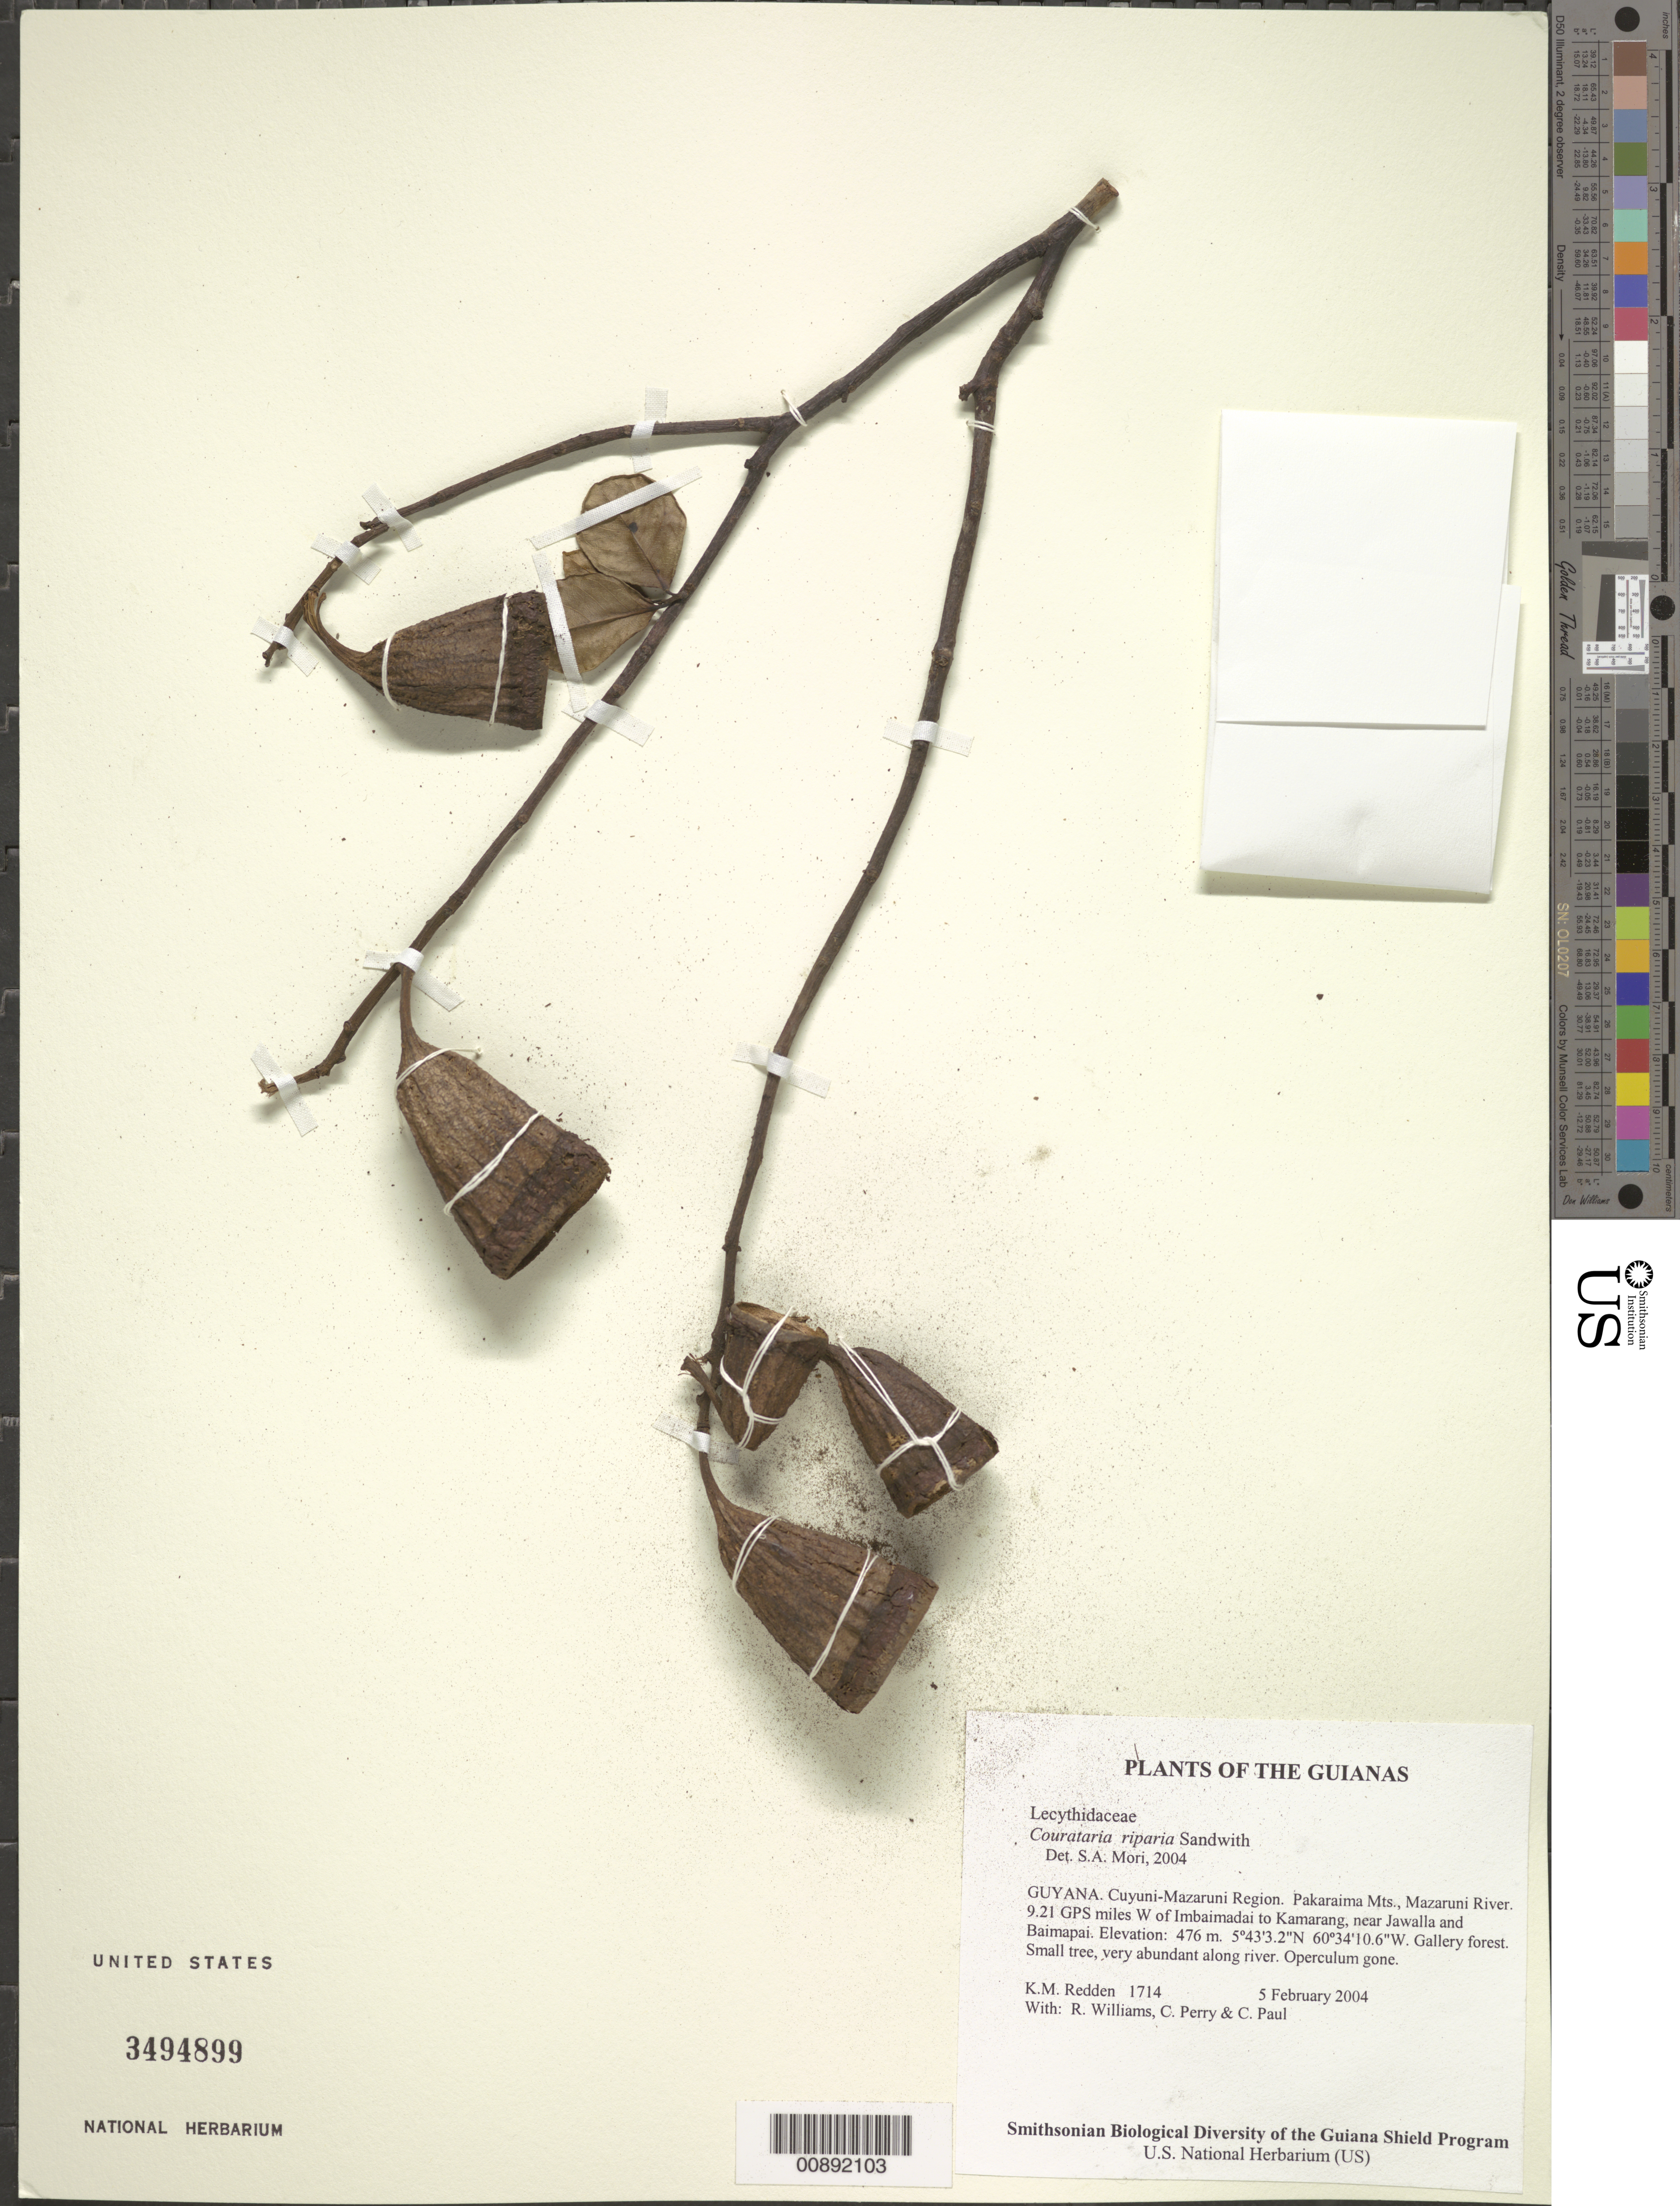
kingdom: Plantae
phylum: Tracheophyta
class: Magnoliopsida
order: Ericales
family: Lecythidaceae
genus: Couratari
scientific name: Couratari riparia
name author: Sandwith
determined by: Mori, Scott A.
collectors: K. M. Redden, R. Williams, C. Perry & C. Paul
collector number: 1714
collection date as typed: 5 February 2004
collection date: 2004-02-05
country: Guyana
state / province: Cuyuni-Mazaruni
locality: Pakaraima Mts., Mazaruni River. 9.21 GPS miles W of Imbaimadai to Kamarang, near Jawalla and Baimapai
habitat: Gallery forest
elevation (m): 476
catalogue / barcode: US 3494899